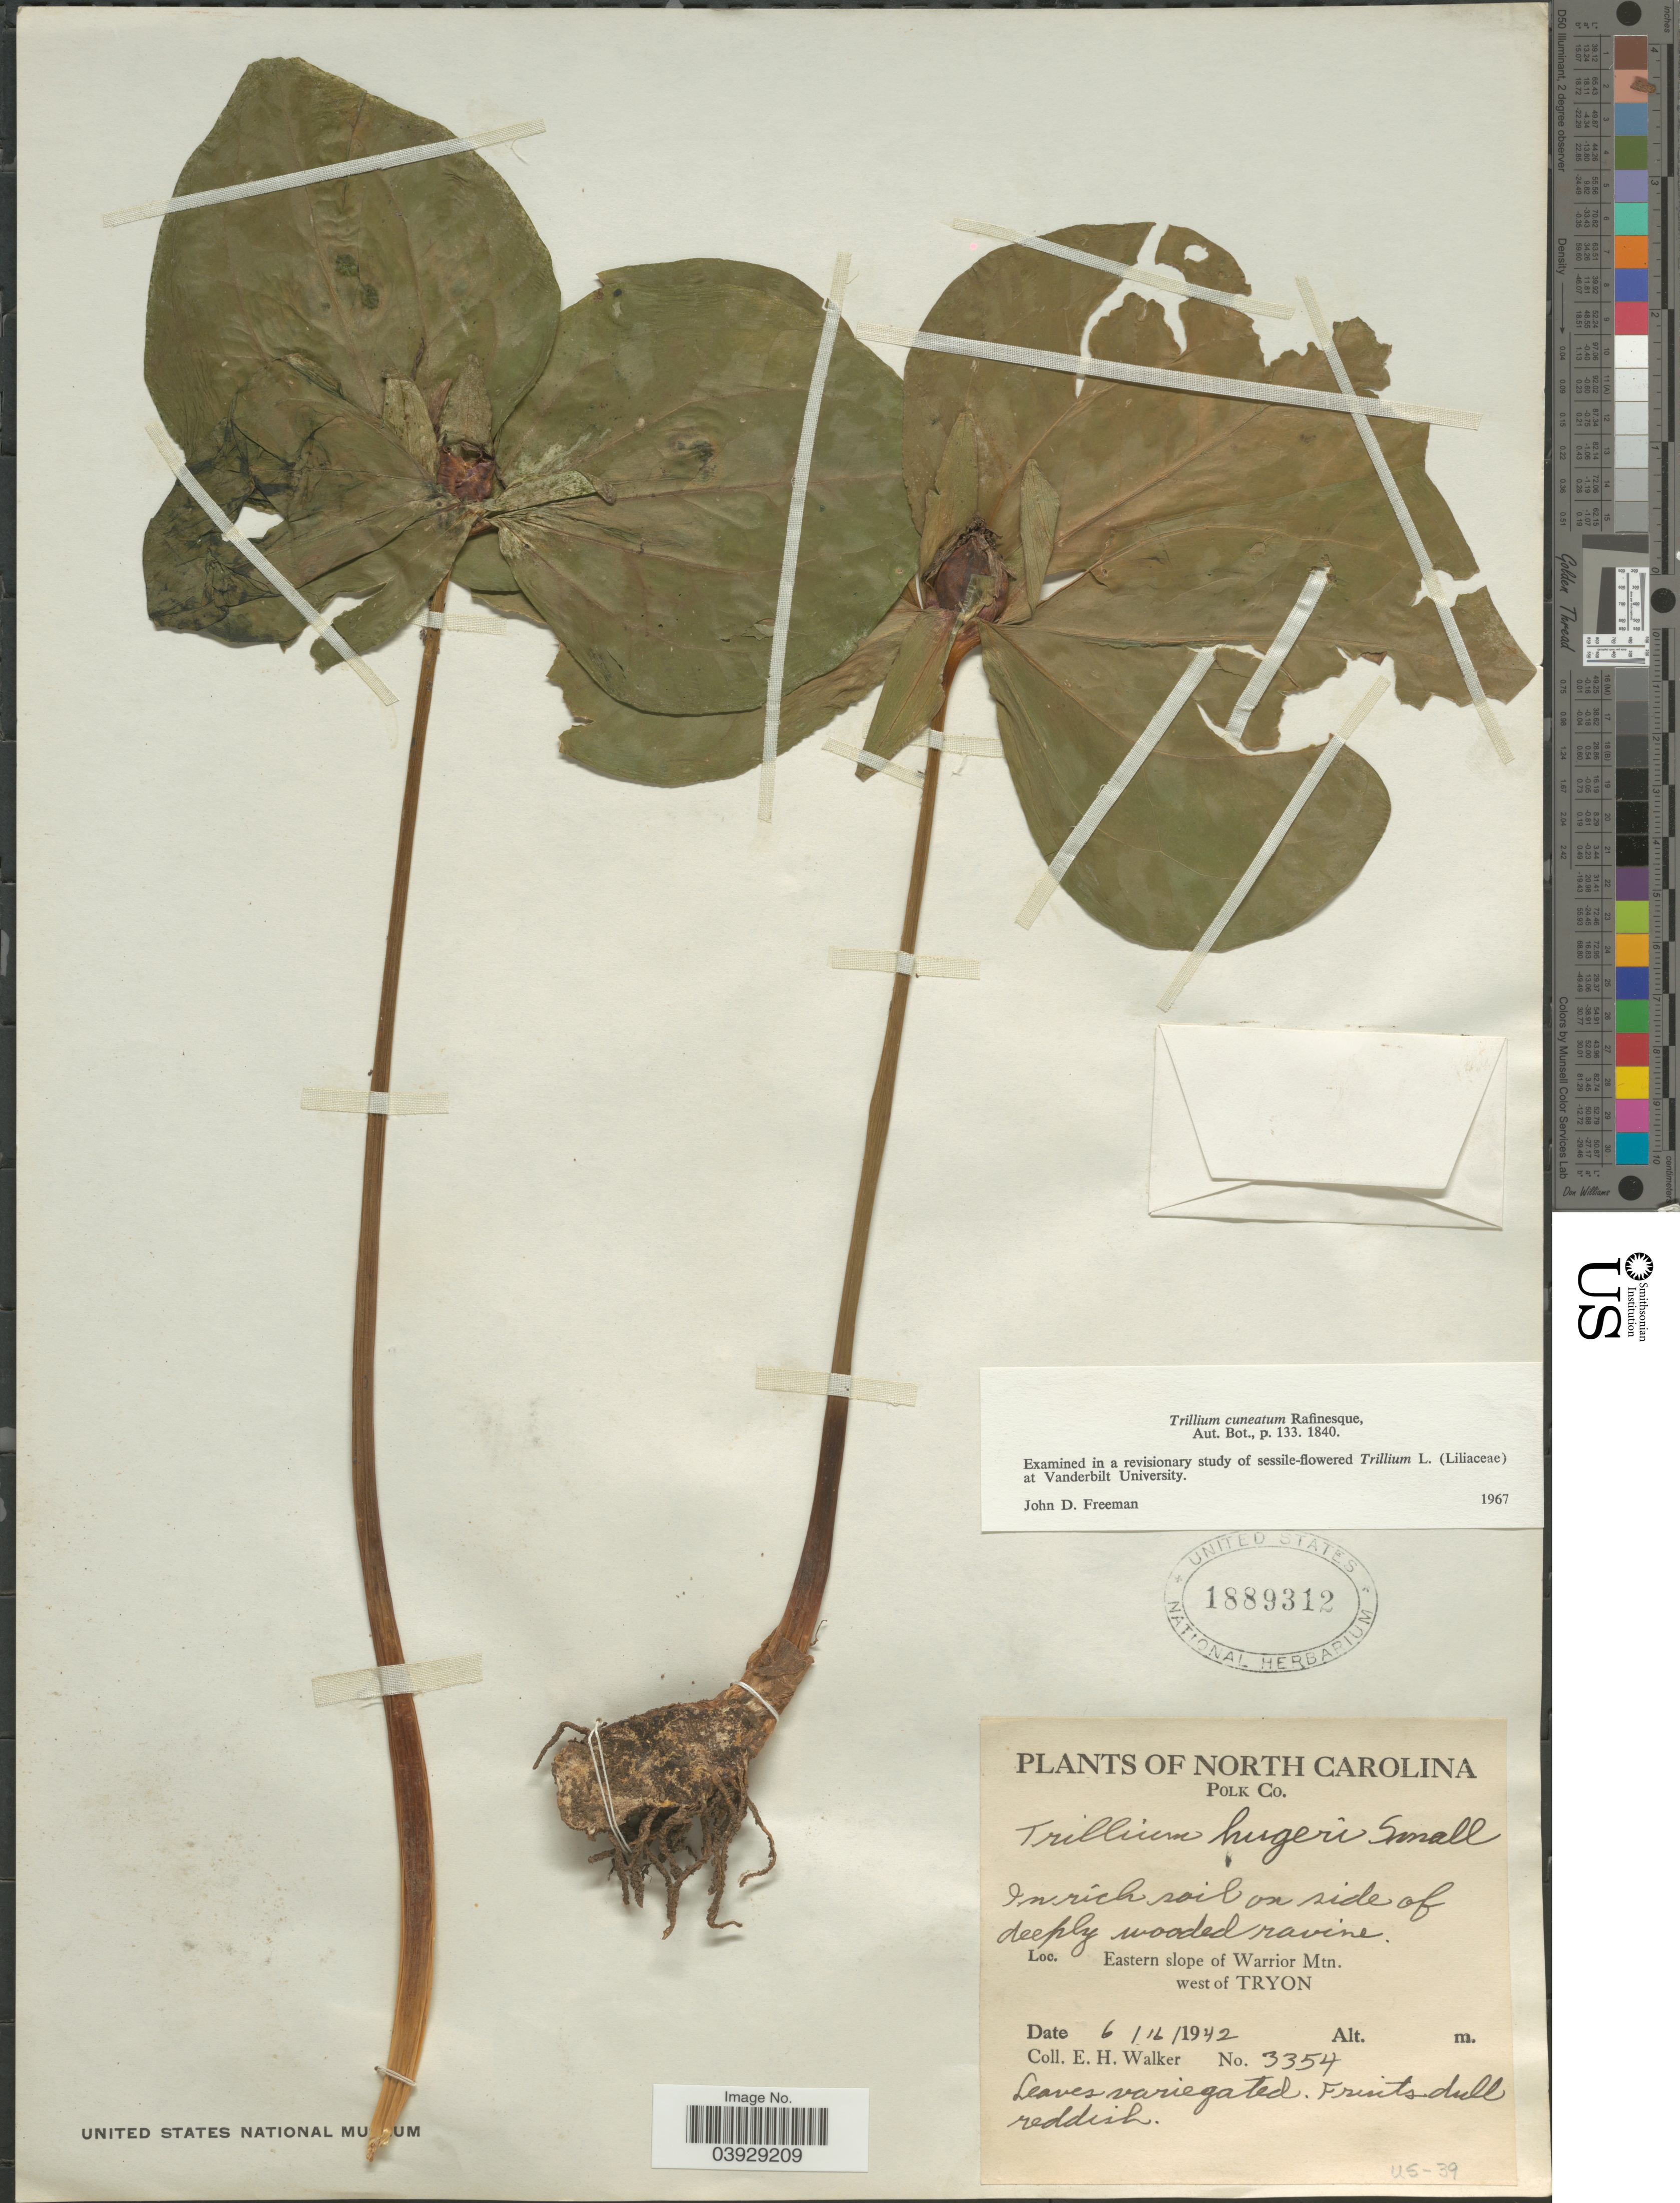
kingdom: Plantae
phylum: Tracheophyta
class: Liliopsida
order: Liliales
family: Melanthiaceae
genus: Trillium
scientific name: Trillium cuneatum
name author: Raf.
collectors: E. H. Walker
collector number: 3354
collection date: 1942-06-16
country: United States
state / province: North Carolina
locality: Polk Co. In rich soil on side of deeply wooded ravine. Eastern slope of Warrior Mtn. west of Tryon.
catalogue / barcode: US 1889312